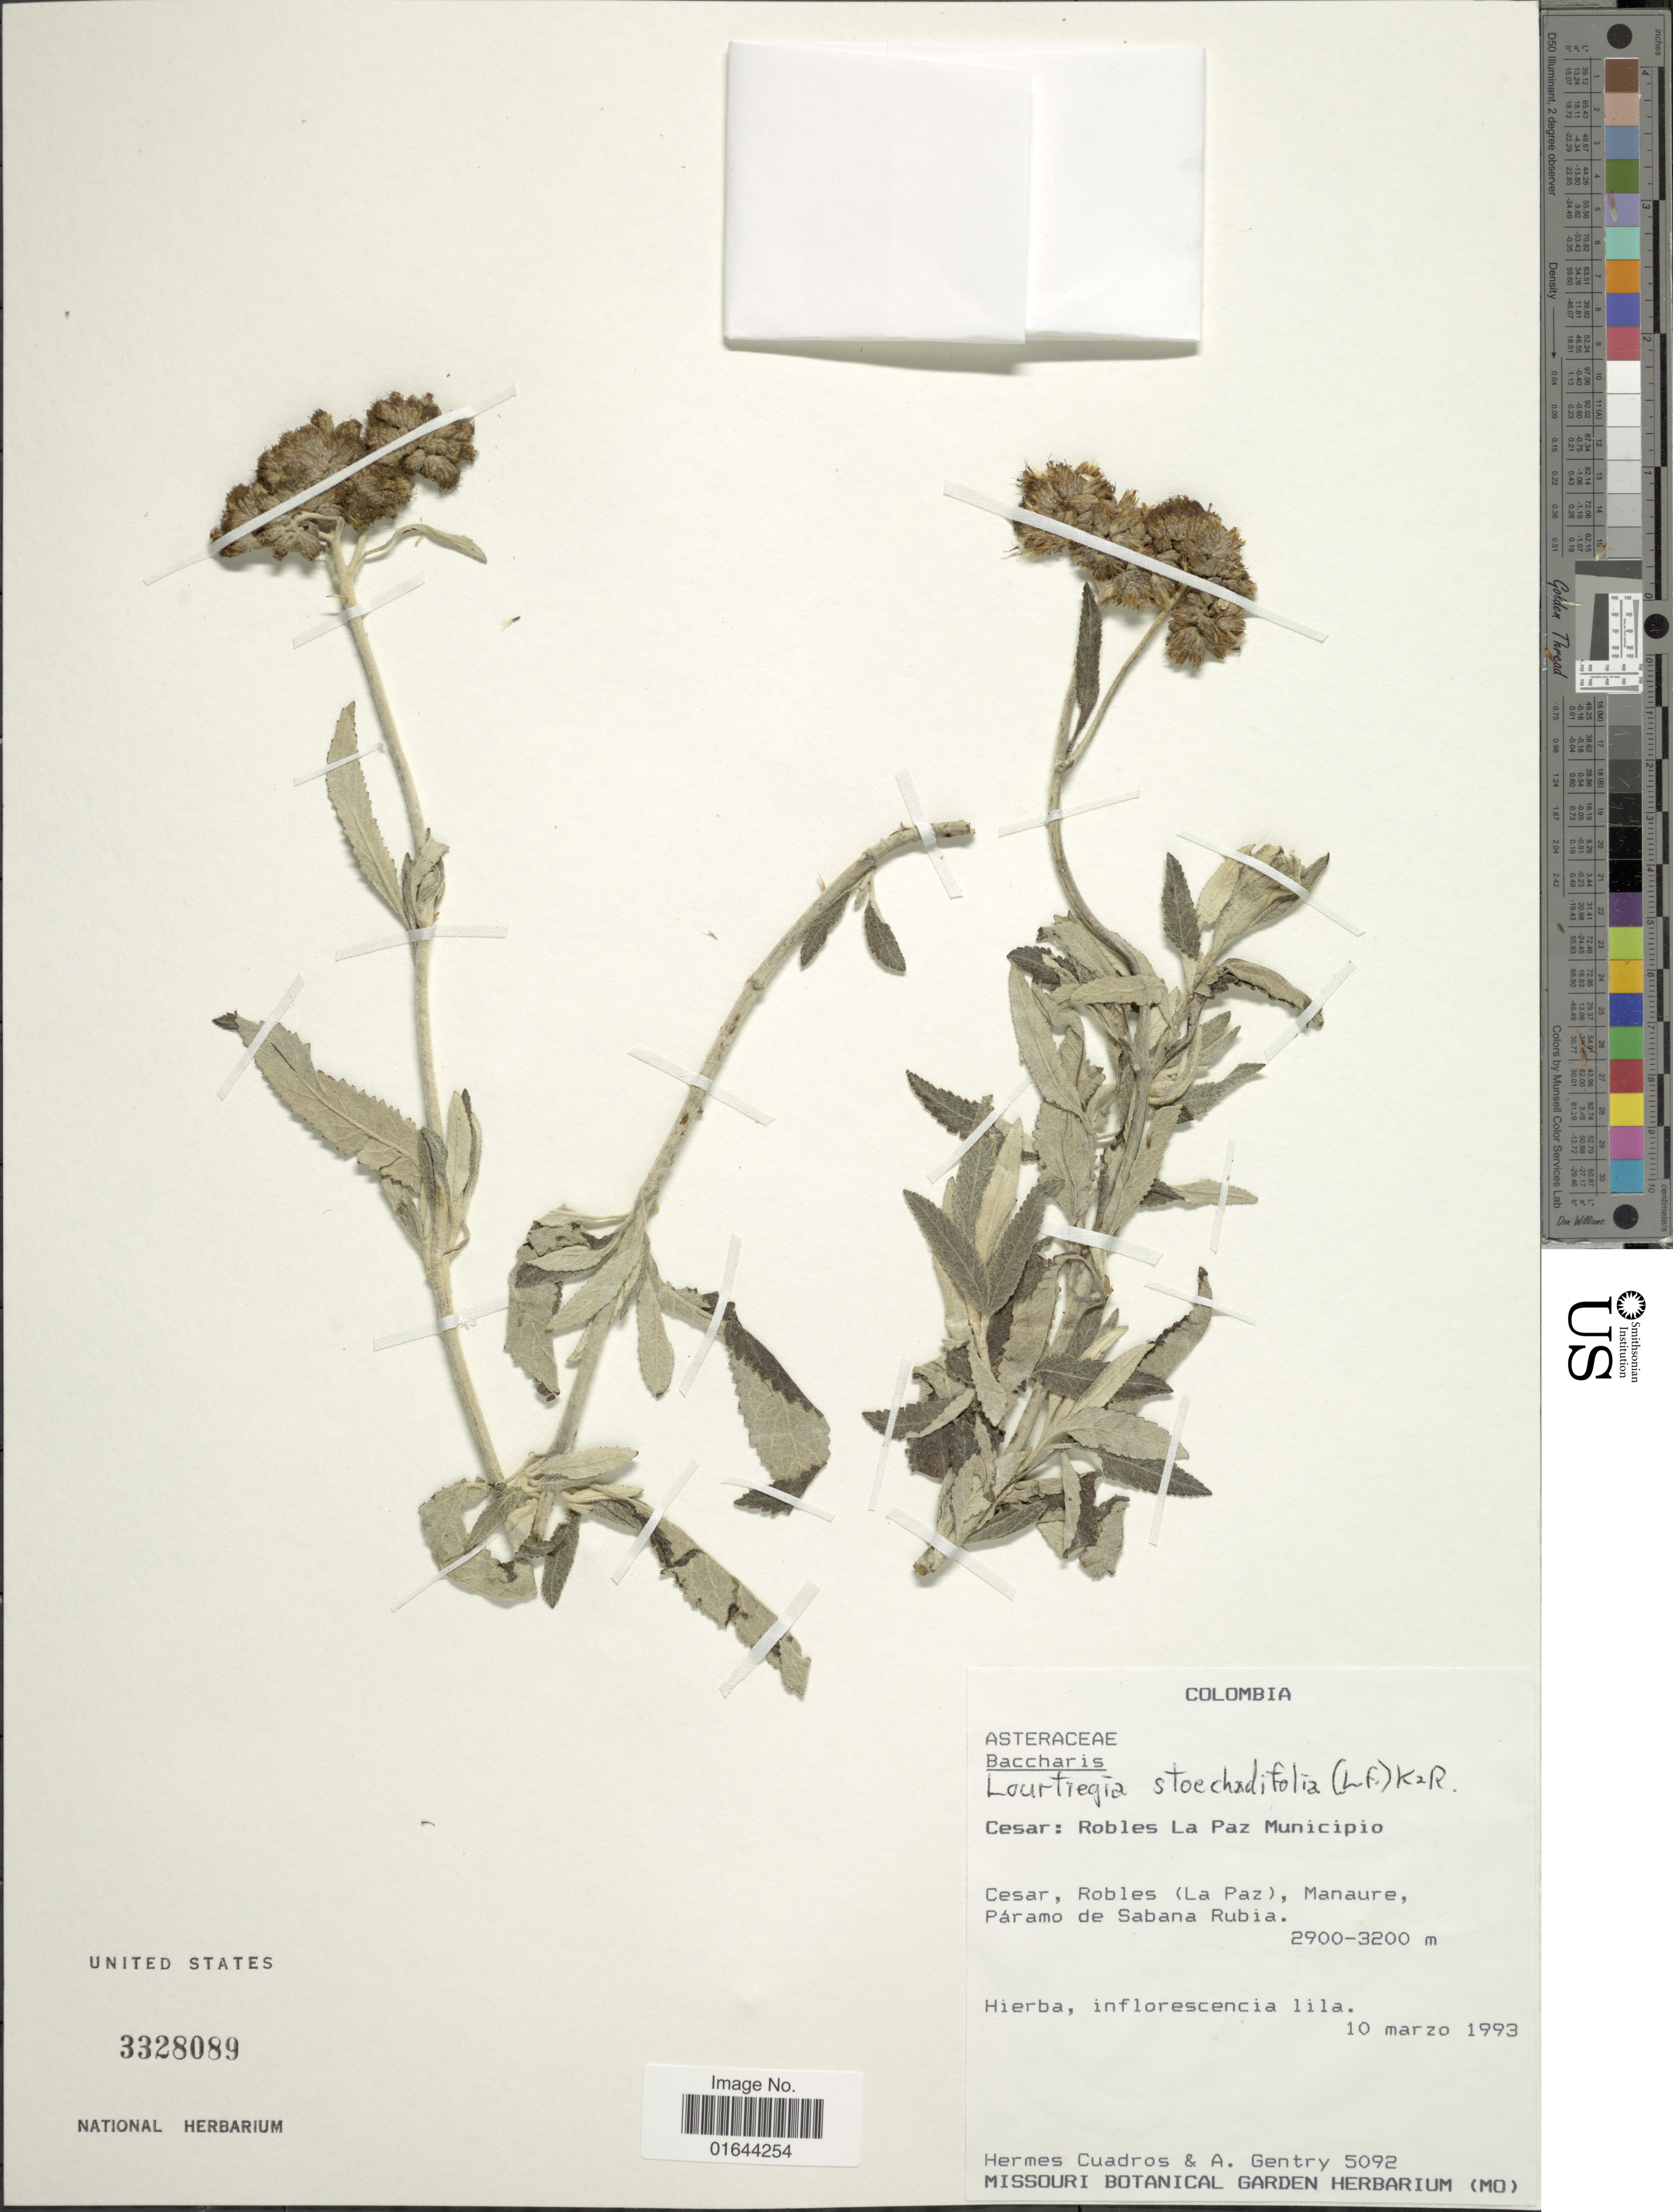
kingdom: Plantae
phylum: Tracheophyta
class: Magnoliopsida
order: Asterales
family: Asteraceae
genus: Lourteigia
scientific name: Lourteigia stoechadifolia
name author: (L. f.) R.M. King & H. Rob.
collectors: H. Cuadros & A. H. Gentry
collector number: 5092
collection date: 1993-03-10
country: Colombia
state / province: Cesar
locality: Cesar , Robles (La Paz), Manaure, Paramo de Sabana Rubia.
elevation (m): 2900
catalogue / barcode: US 3328089